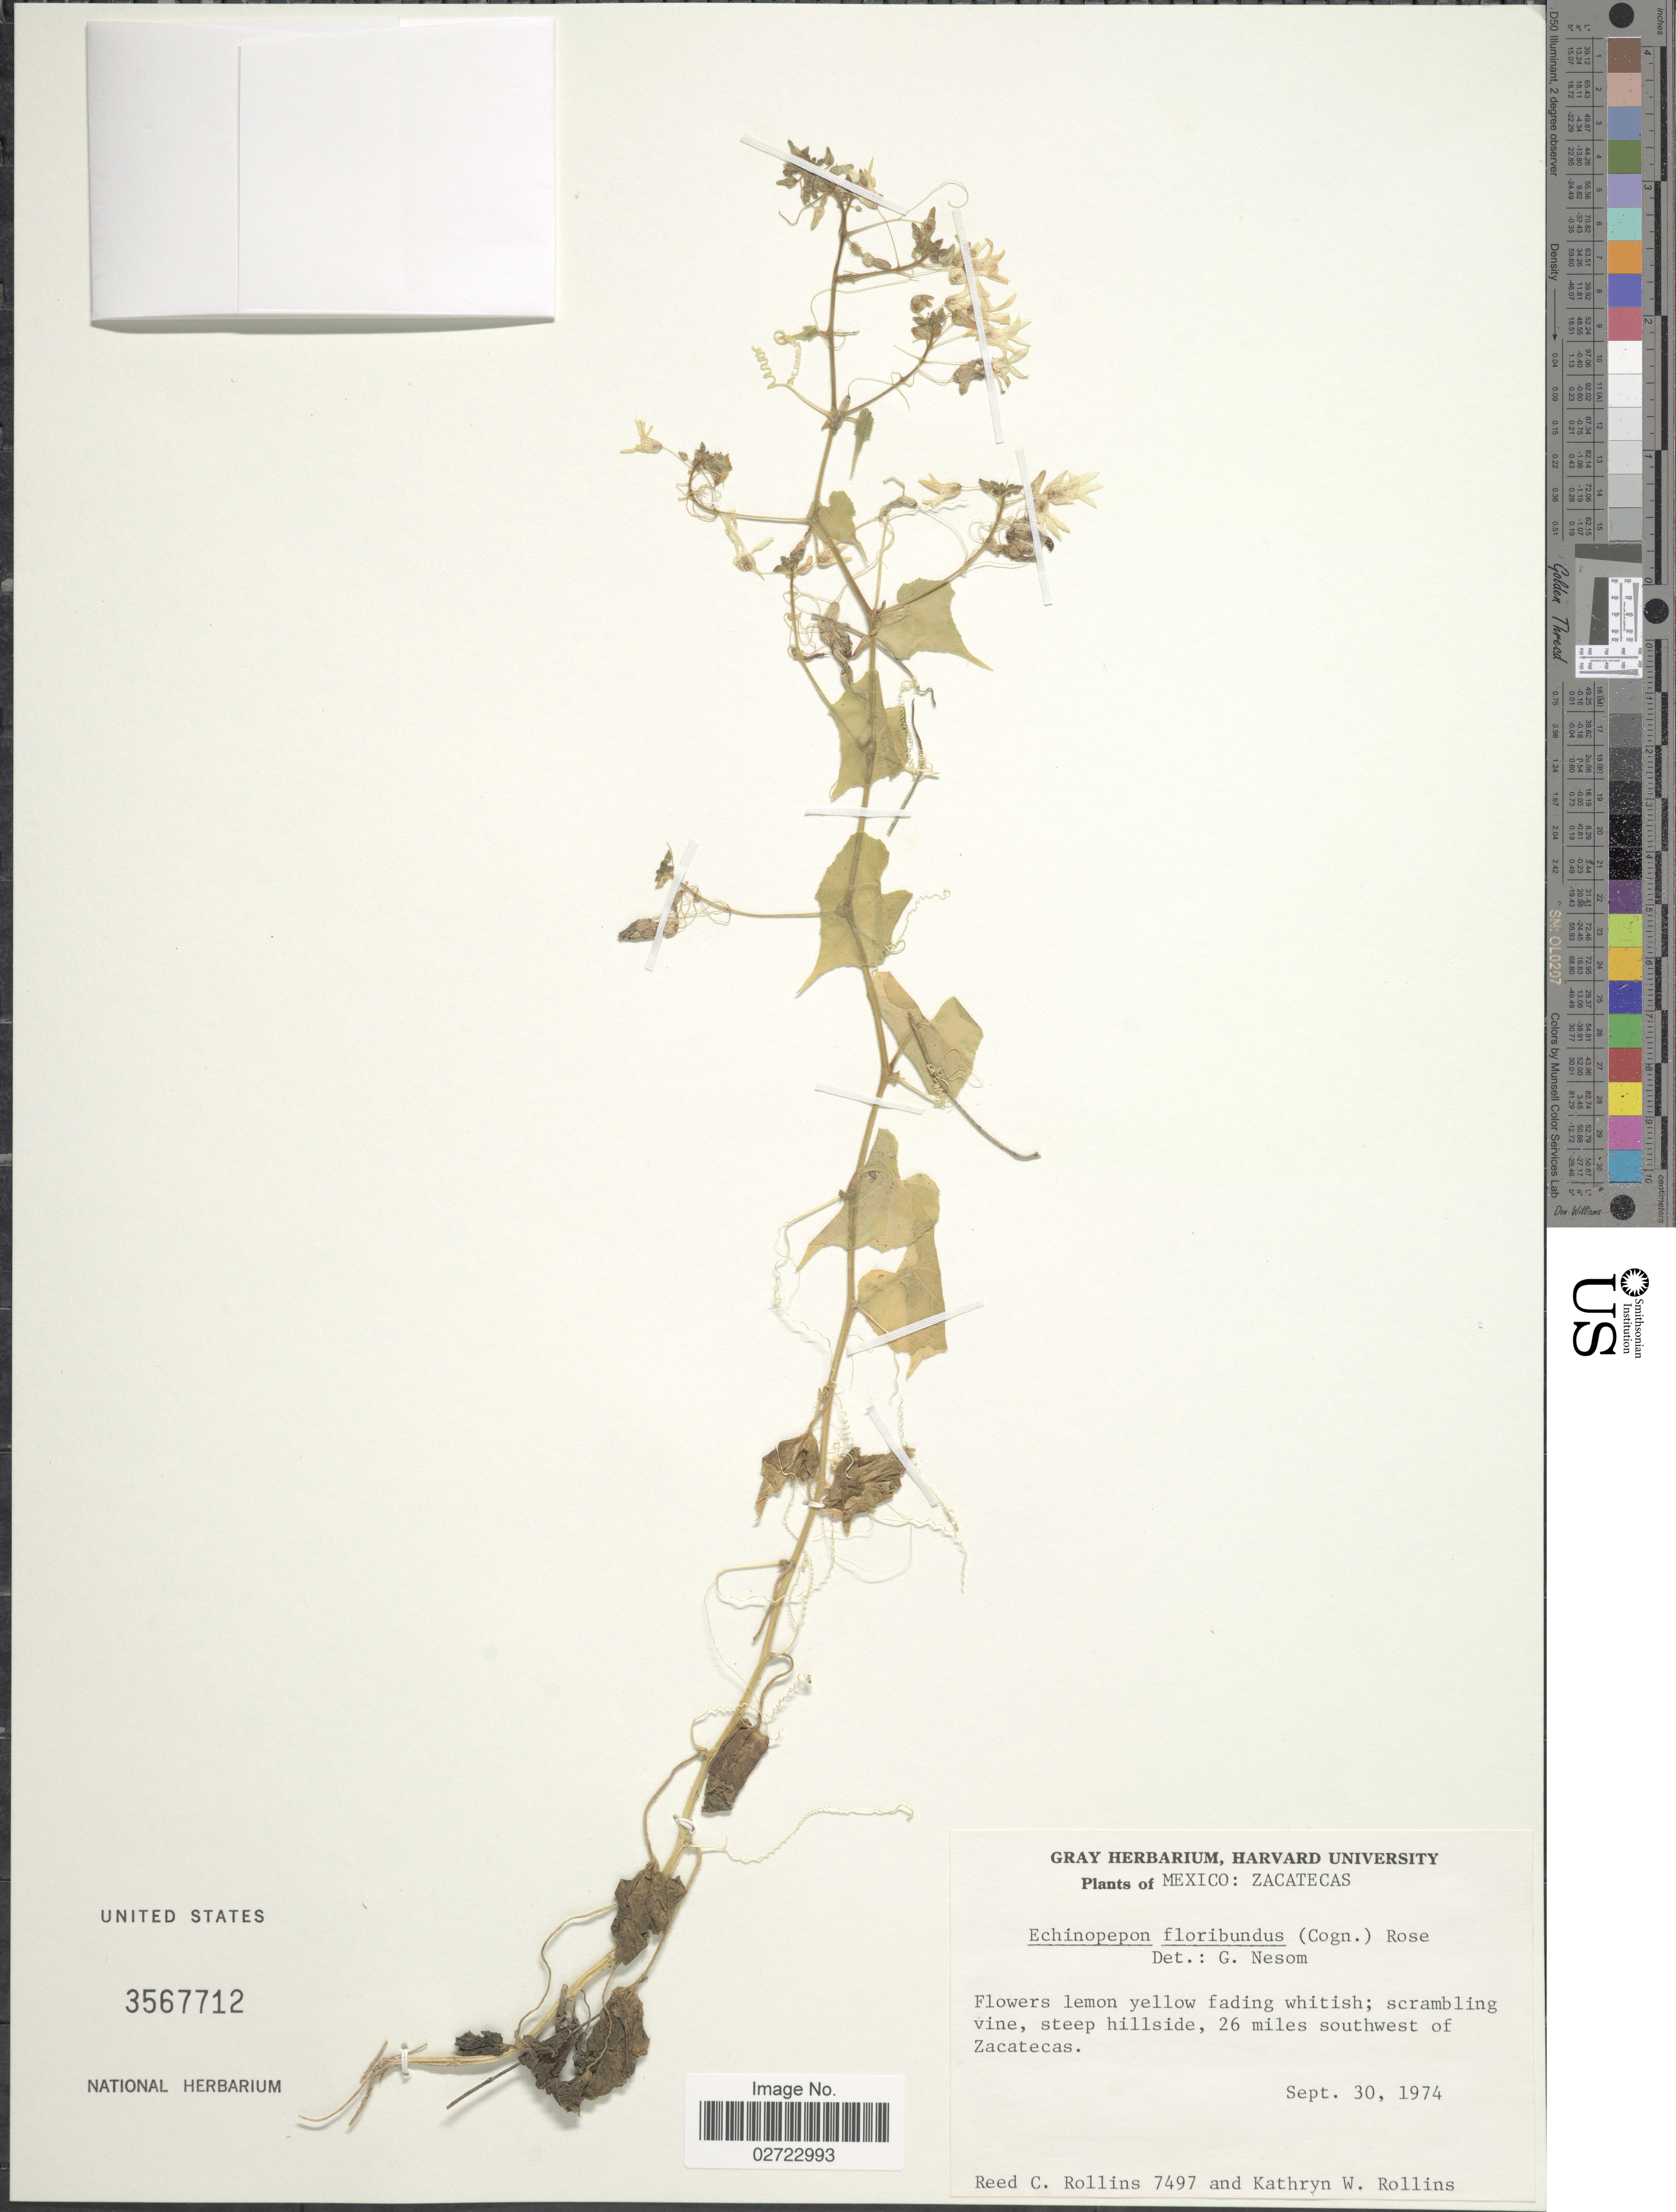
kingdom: Plantae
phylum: Tracheophyta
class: Magnoliopsida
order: Cucurbitales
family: Cucurbitaceae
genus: Echinopepon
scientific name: Echinopepon floribundus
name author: (Cogn.) Rose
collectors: R. C. Rollins & K. W. Rollins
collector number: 7497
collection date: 1974-09-30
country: Mexico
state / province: Zacatecas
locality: Steep hillside, 26 miles southwest of Zacatecas.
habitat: scrambling vine, steep hillside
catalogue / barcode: US 3567712